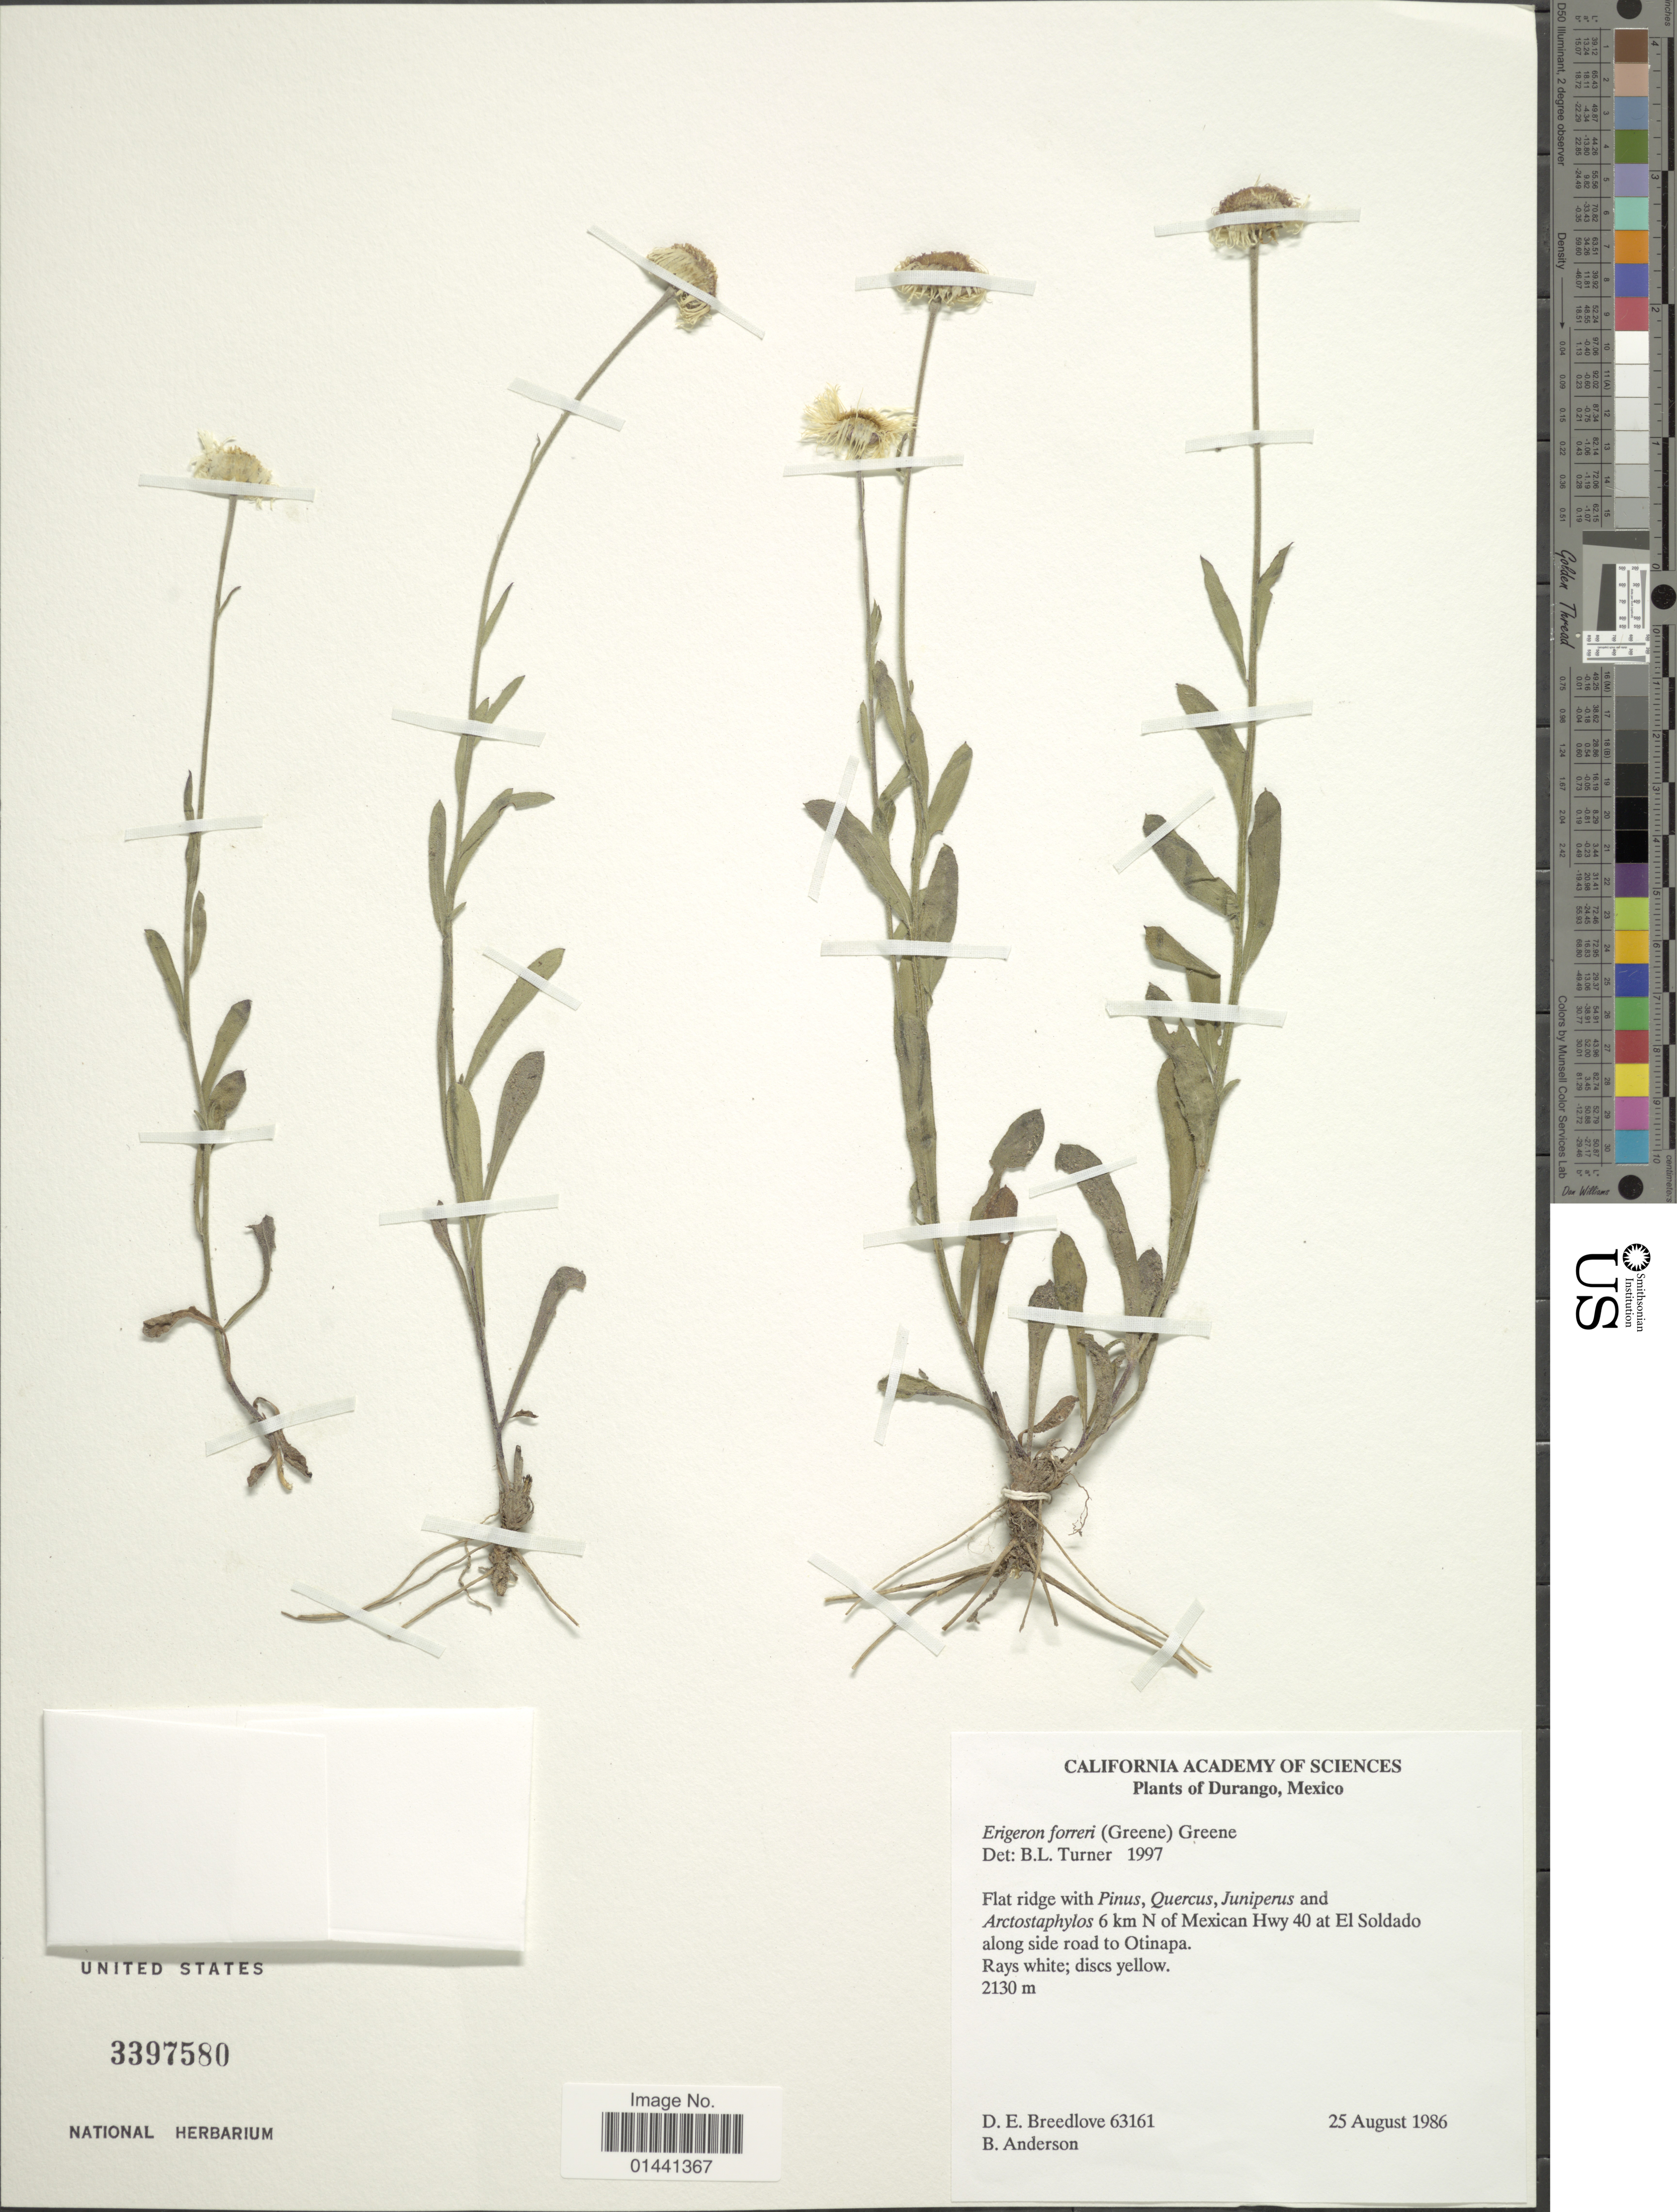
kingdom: Plantae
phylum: Tracheophyta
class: Magnoliopsida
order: Asterales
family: Asteraceae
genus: Erigeron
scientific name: Erigeron forreri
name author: (Greene) Greene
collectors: D. E. Breedlove & B. Anderson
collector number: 63161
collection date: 1986-08-25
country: Mexico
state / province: Durango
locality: Flat ridge, 6 km N of Mexican Hwy 40 at El Soldado along side road to Otinapa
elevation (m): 2130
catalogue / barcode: US 3397580